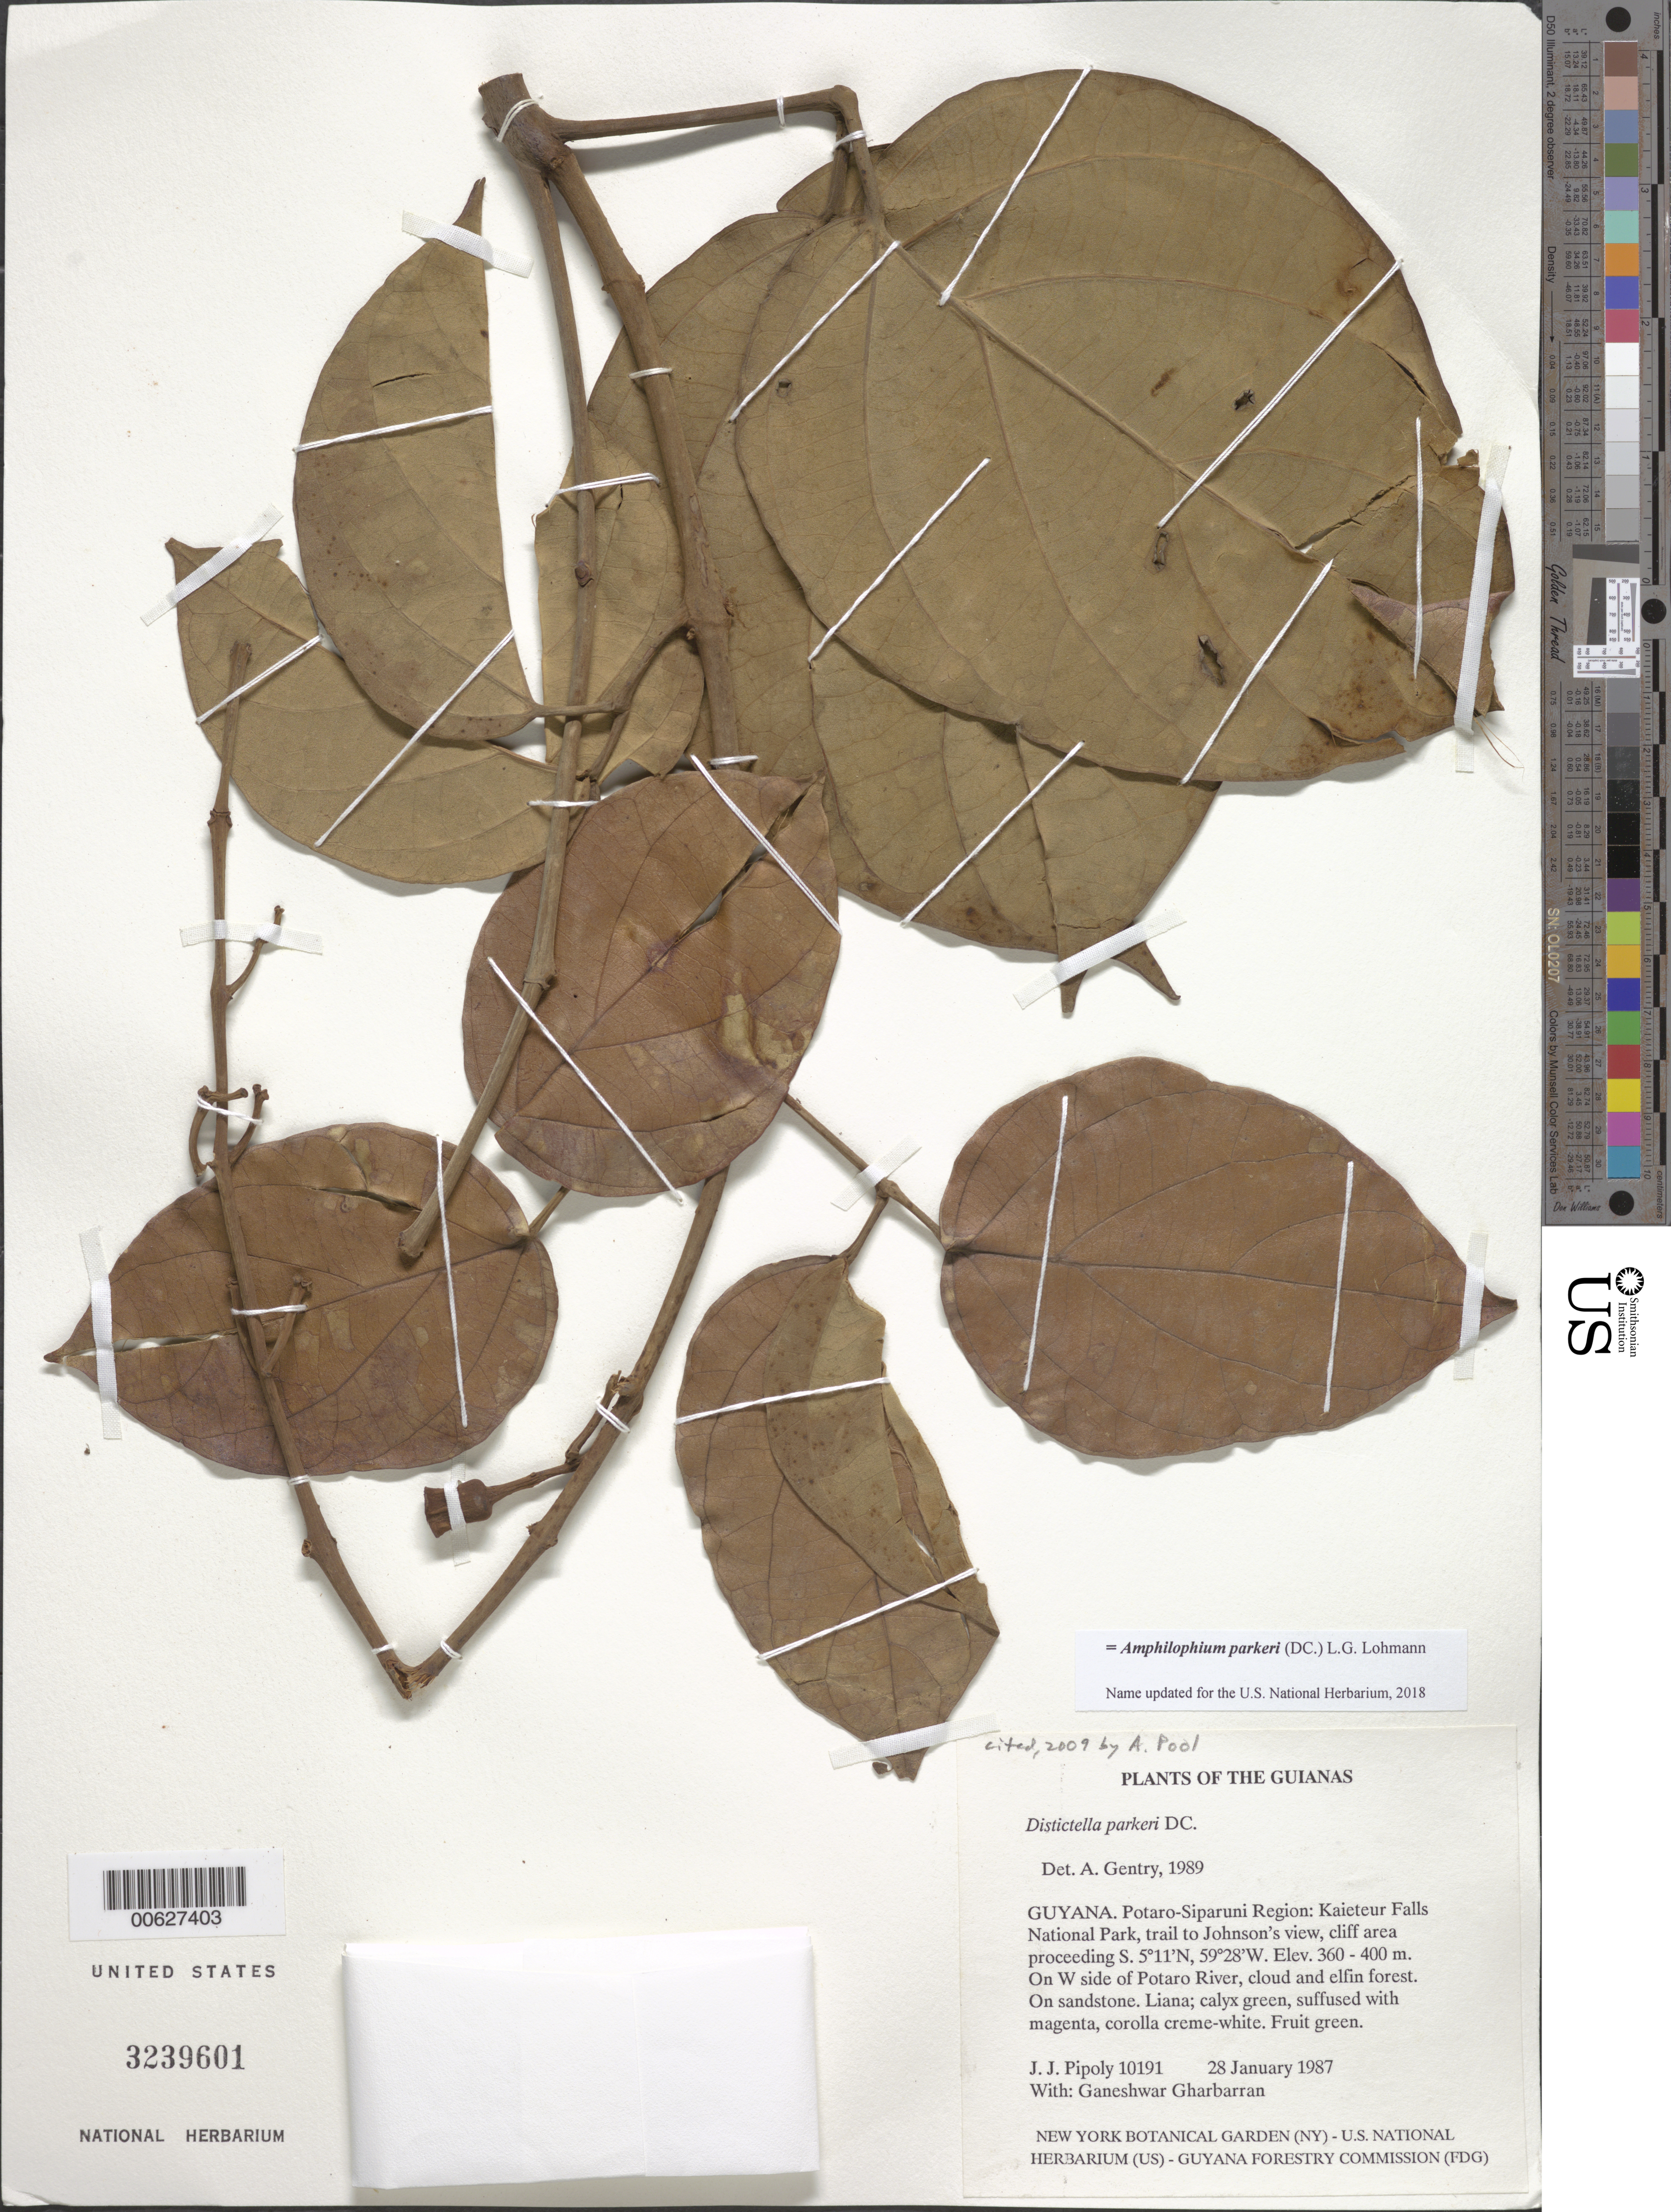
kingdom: Plantae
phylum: Tracheophyta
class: Magnoliopsida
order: Lamiales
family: Bignoniaceae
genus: Amphilophium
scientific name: Amphilophium parkeri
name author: (DC.) L.G. Lohmann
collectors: J. J. Pipoly & G. Gharbarran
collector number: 10191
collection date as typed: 28 January 1987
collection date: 1987-01-28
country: Guyana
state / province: Potaro-Siparuni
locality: Kaieteur Falls National Park, trail to Johnson's view, cliff area proceeding S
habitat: On W side of Potaro River, cloud and elfin forest. On sandstone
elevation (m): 360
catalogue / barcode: US 3239601